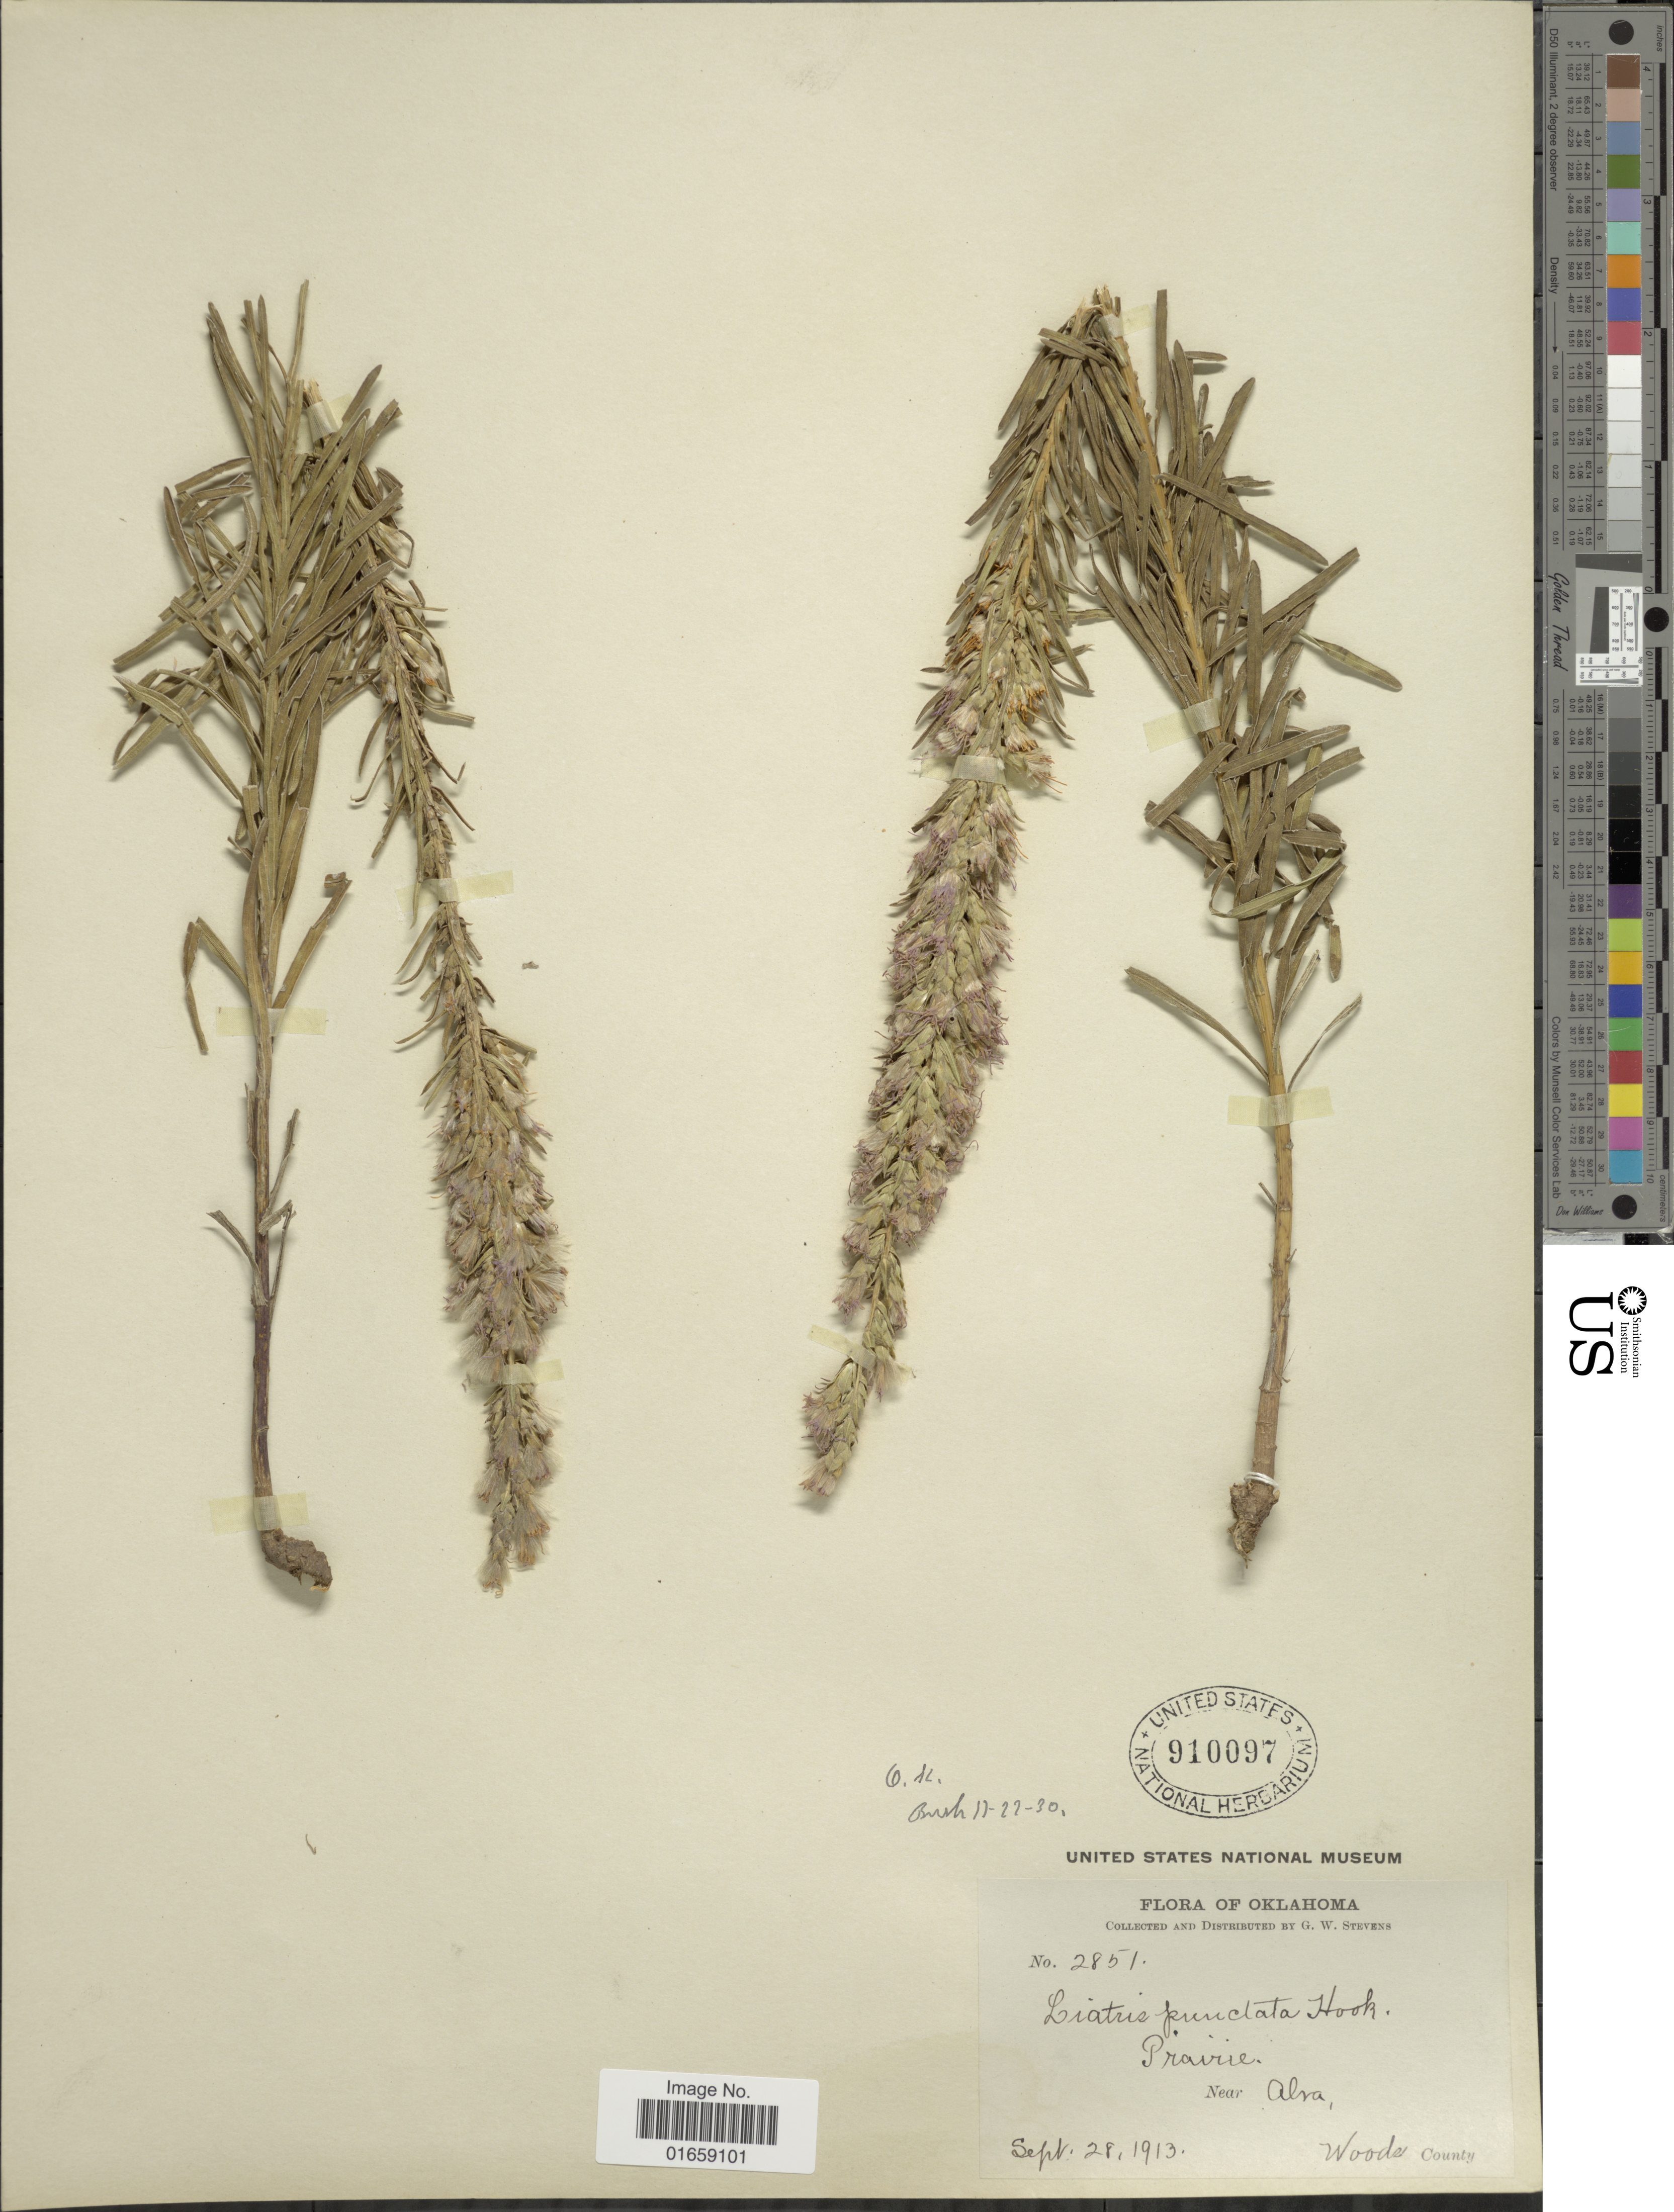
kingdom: Plantae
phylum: Tracheophyta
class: Magnoliopsida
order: Asterales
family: Asteraceae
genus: Liatris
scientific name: Liatris punctata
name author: Hook.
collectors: G. W. Stevens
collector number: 2851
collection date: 1913-09-28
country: United States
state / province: Oklahoma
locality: Prairie near Alra, Woods County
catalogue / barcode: US 910097